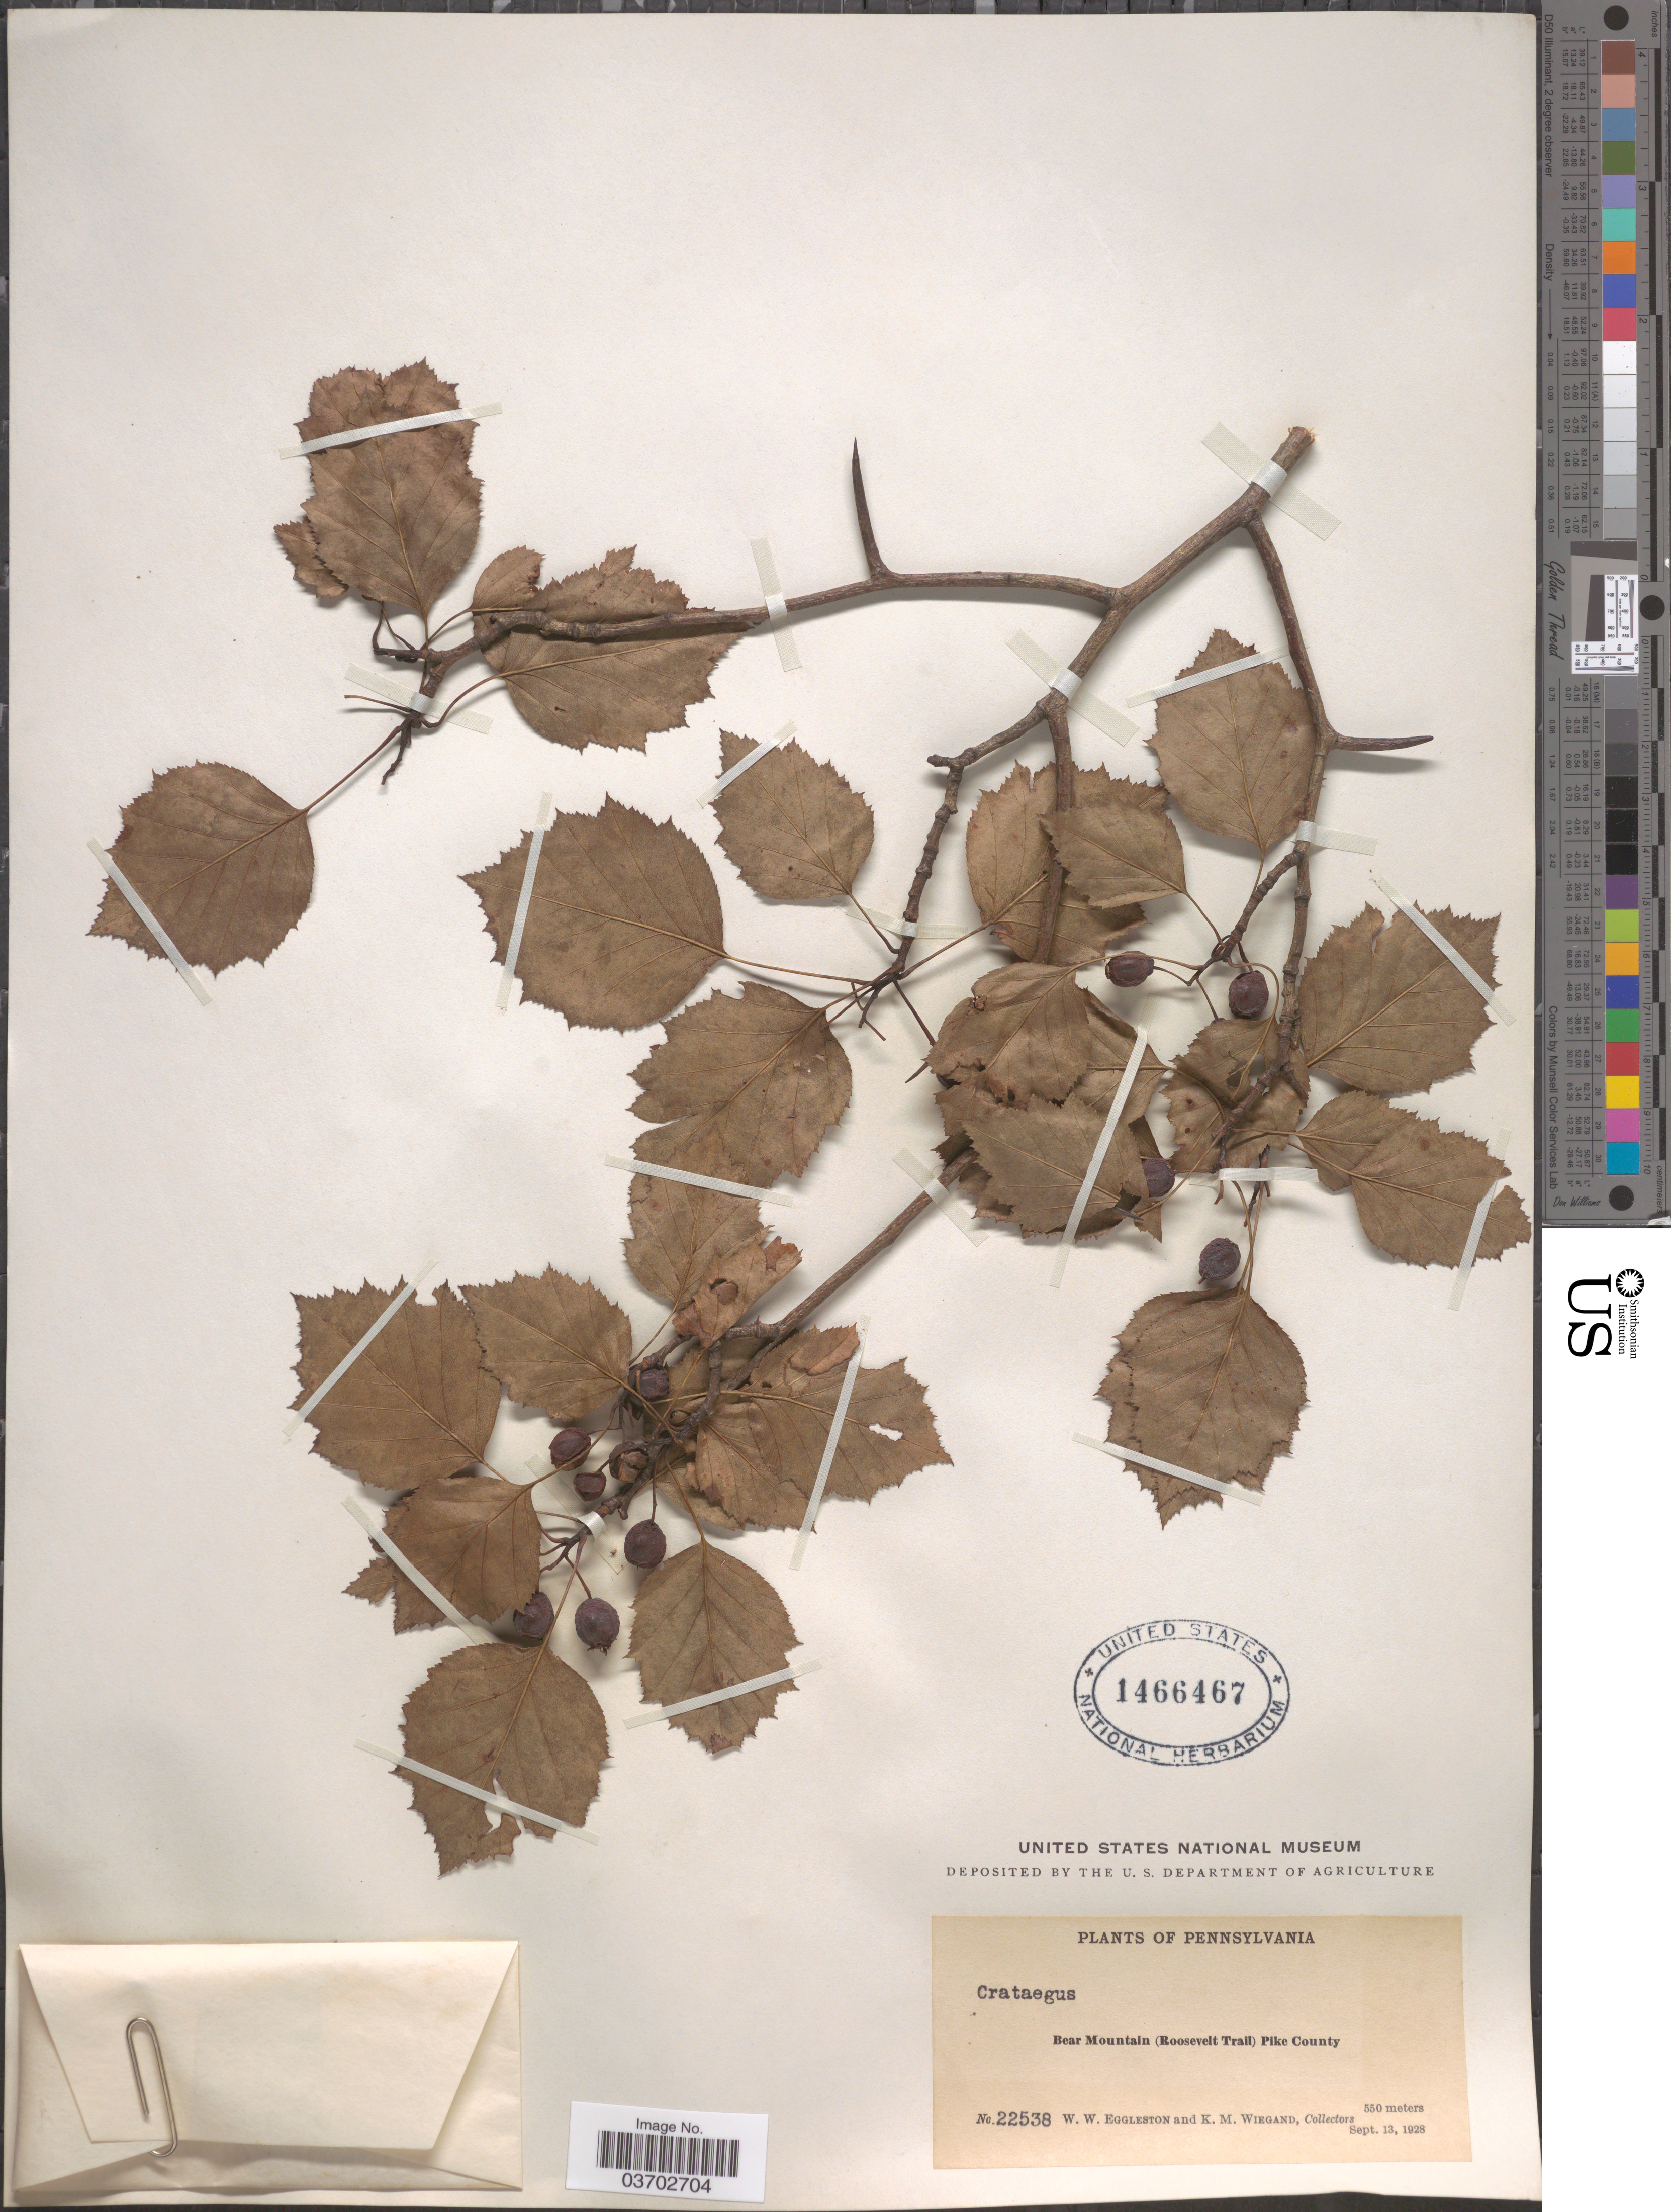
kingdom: Plantae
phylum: Tracheophyta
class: Magnoliopsida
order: Rosales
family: Rosaceae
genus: Crataegus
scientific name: Crataegus sp.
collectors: W. W. Eggleston & K. M. Wiegand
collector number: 22538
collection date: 1928-09-13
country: United States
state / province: Pennsylvania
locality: Bear Mountain (Roosevelt Trail) Pike County.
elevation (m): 550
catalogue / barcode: US 1466467